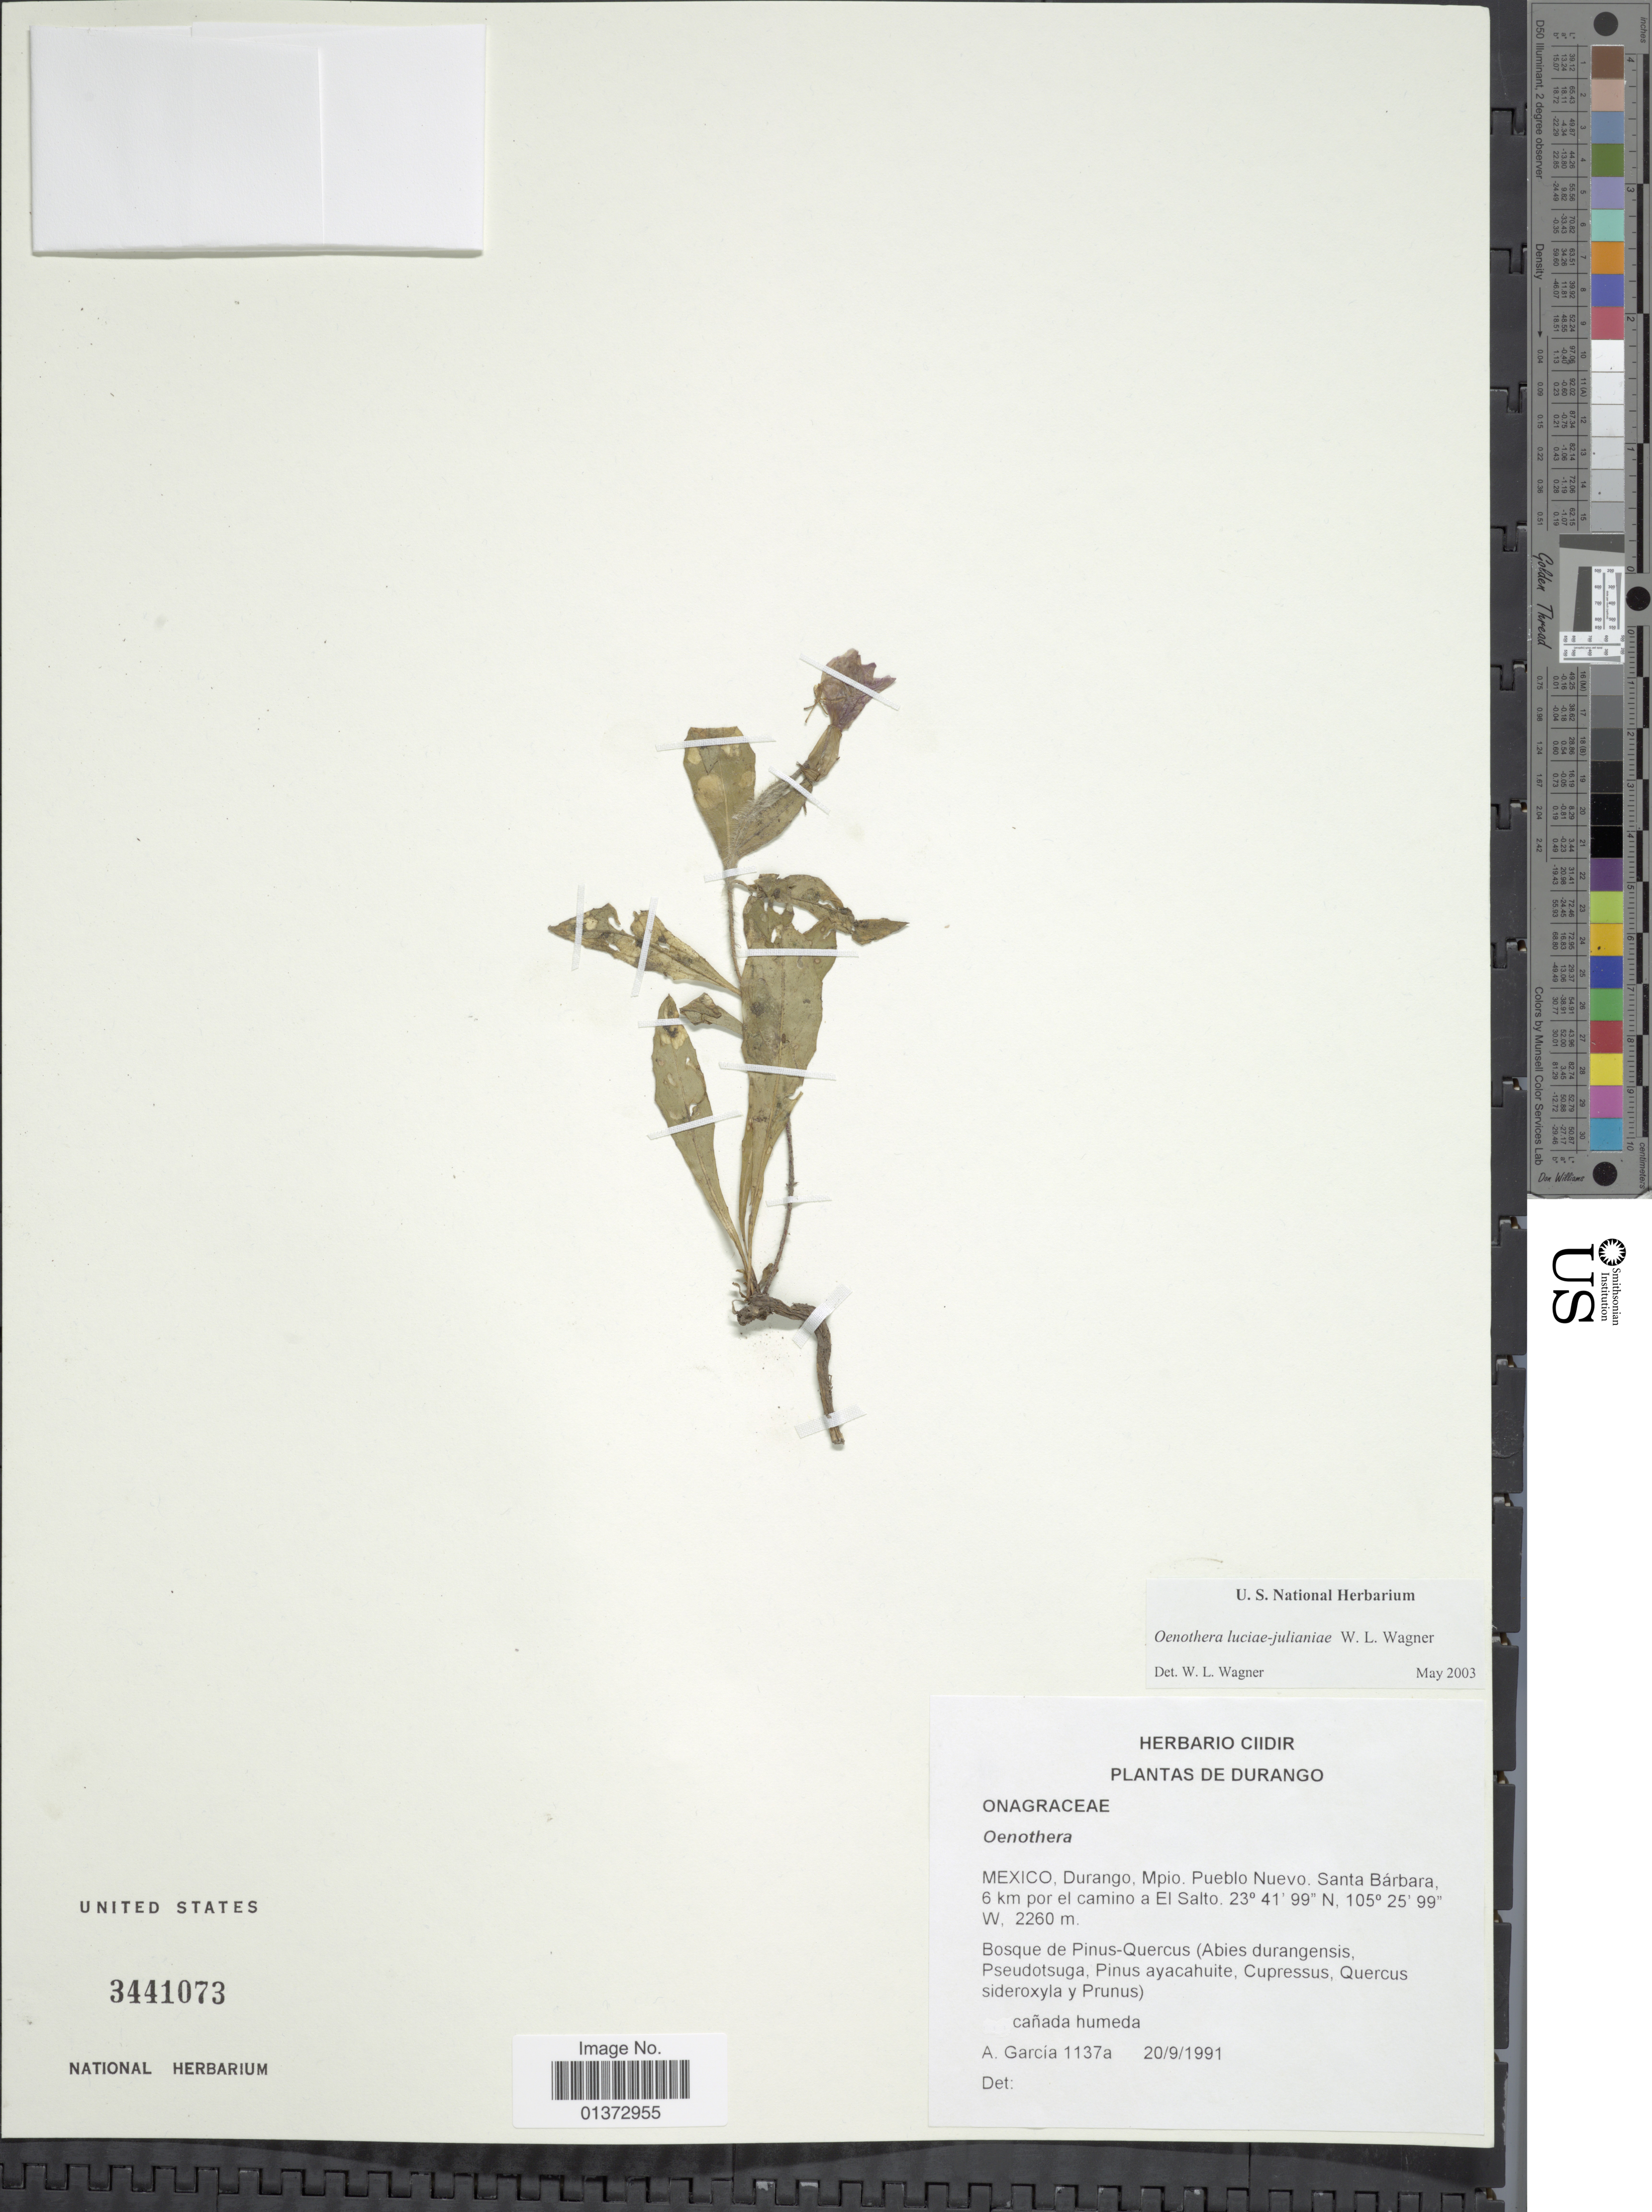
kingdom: Plantae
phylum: Tracheophyta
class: Magnoliopsida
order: Myrtales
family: Onagraceae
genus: Oenothera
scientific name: Oenothera luciae-julianiae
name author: W.L. Wagner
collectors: A. Garcia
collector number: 1137a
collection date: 1991-09-20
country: Mexico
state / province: Durango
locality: Mpio. Pueblo Nuevo, Santa Barbara, 6 km por el camino a El Salto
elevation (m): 2260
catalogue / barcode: US 3441073